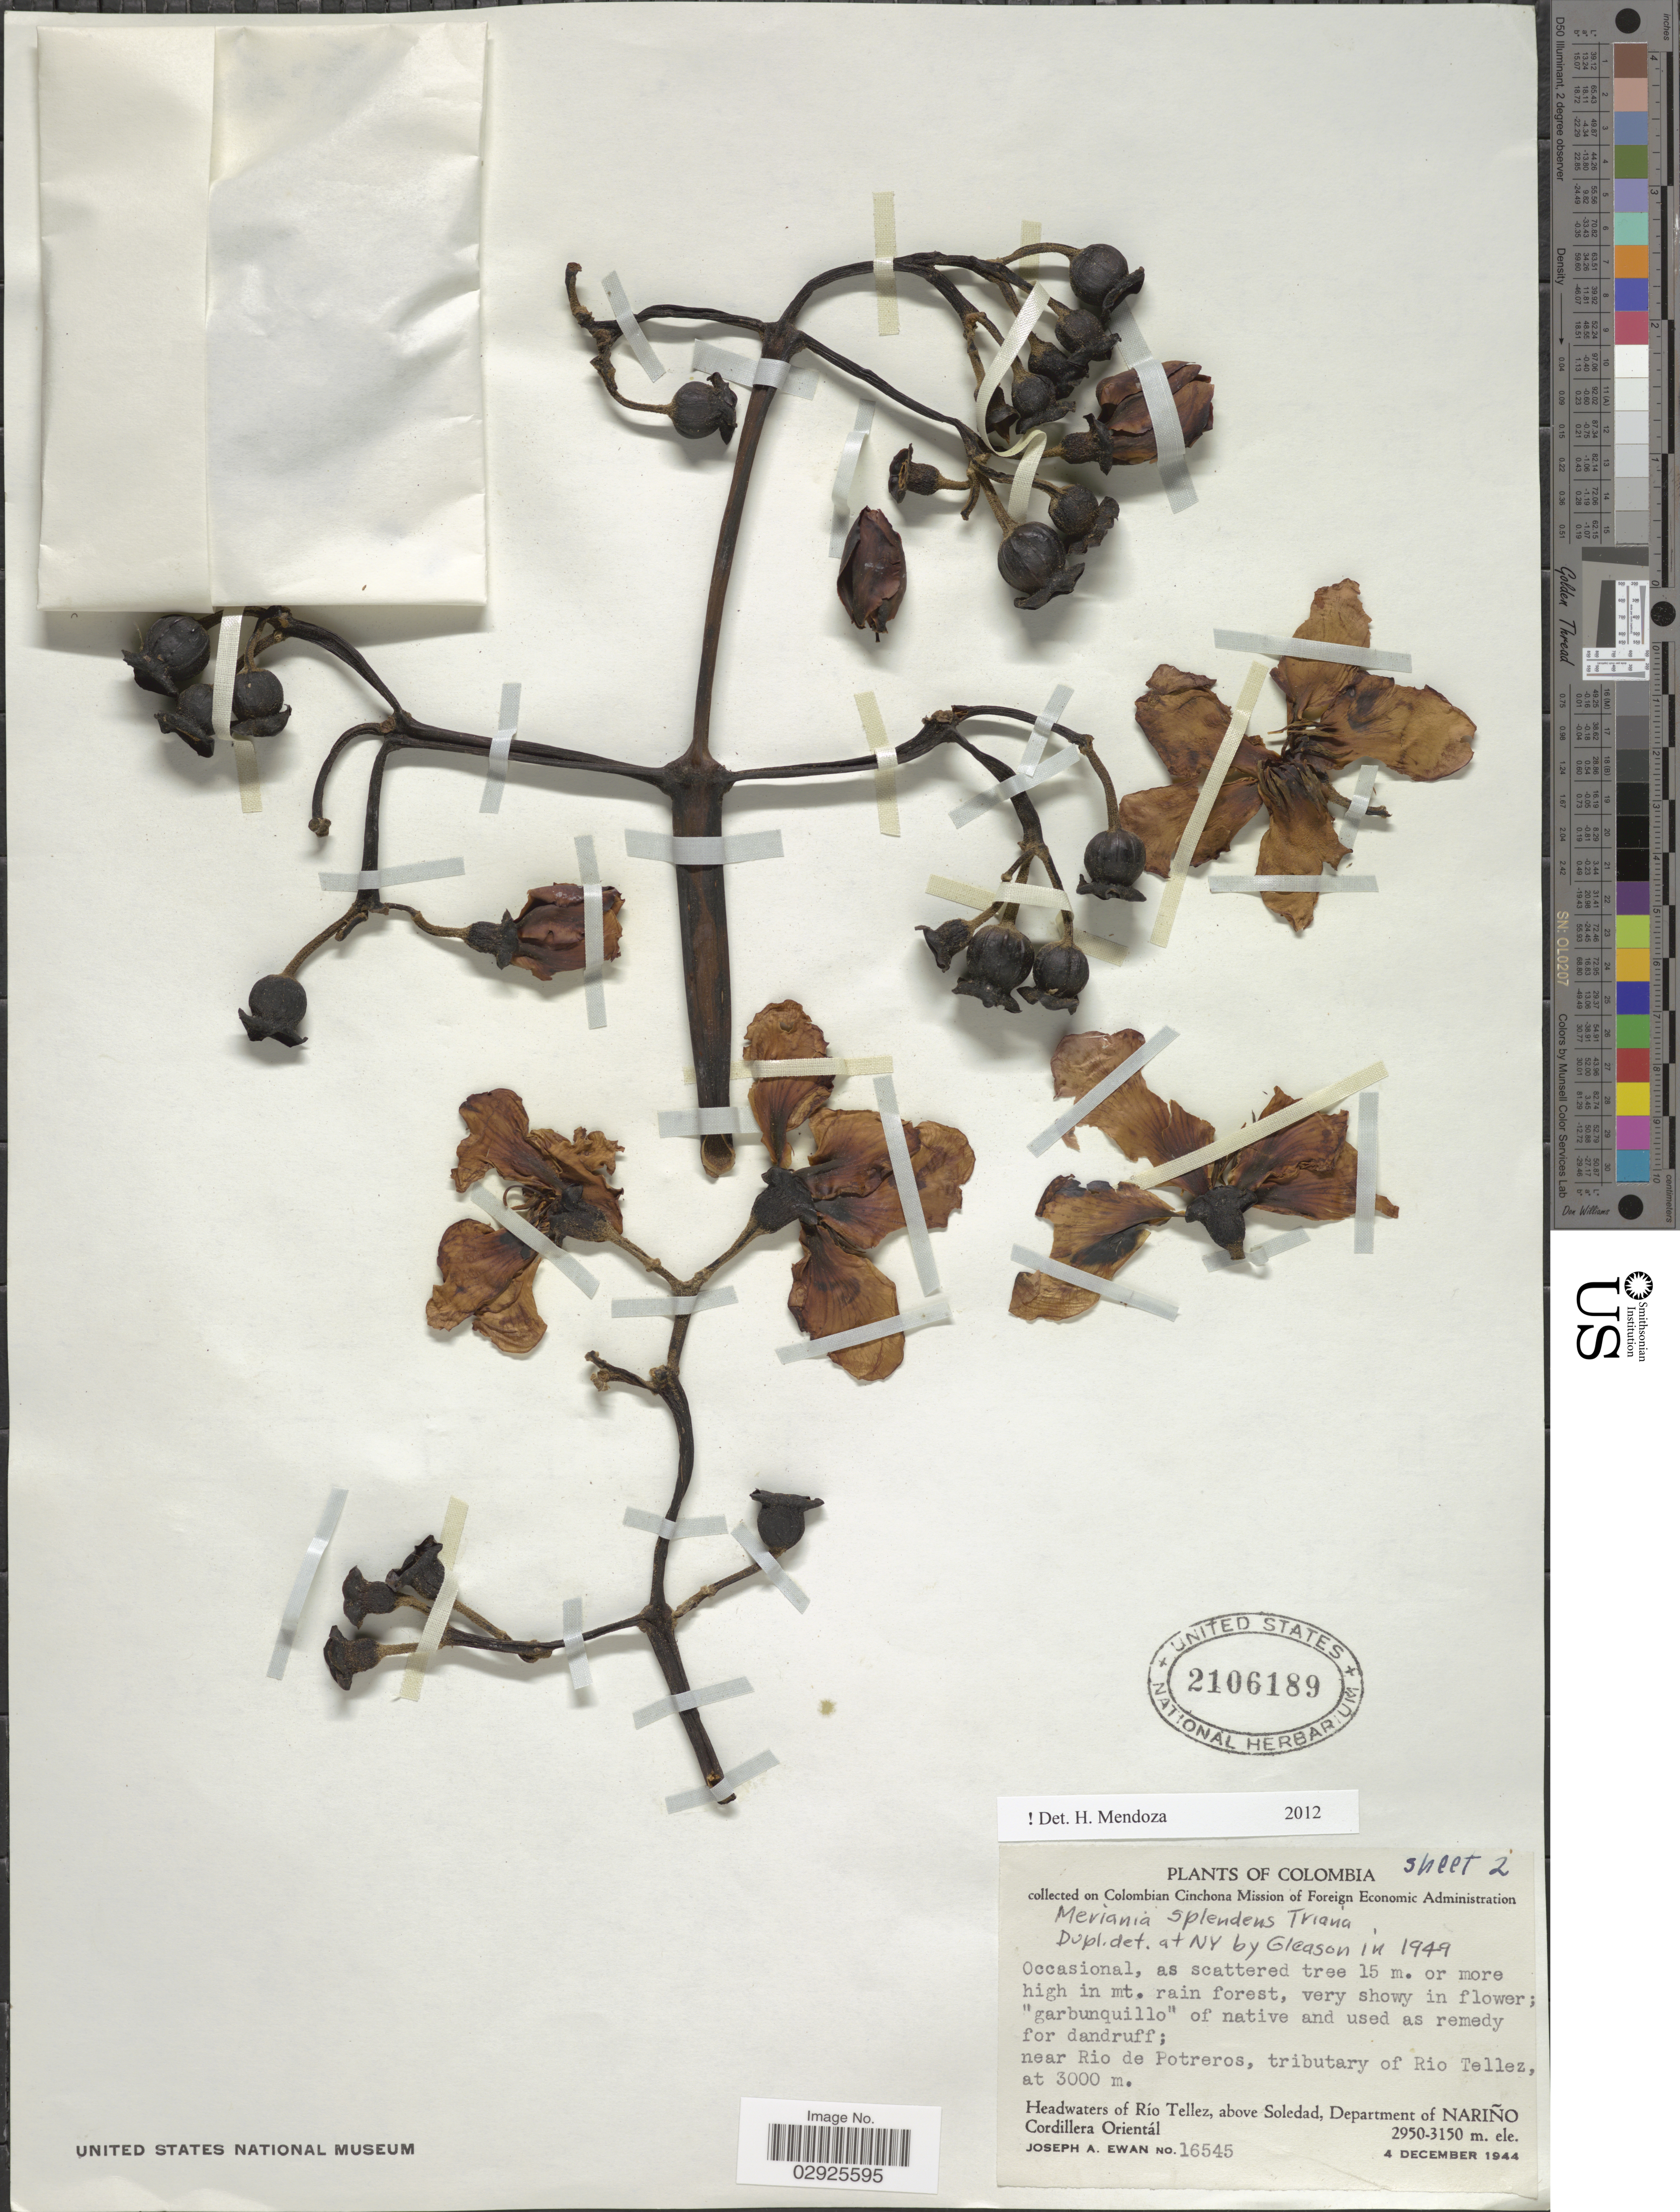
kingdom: Plantae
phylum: Tracheophyta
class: Magnoliopsida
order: Myrtales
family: Melastomataceae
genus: Meriania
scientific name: Meriania splendens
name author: Triana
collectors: J. A. Ewan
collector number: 16545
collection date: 1944-12-04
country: Colombia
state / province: Nariño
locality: Headwaters of Río Tellez, above Soledad, Department of Nariño, Cordillera Orientál, near Rio de Potreros, tributary of Rio Tellez.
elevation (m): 3000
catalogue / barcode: US 2106189